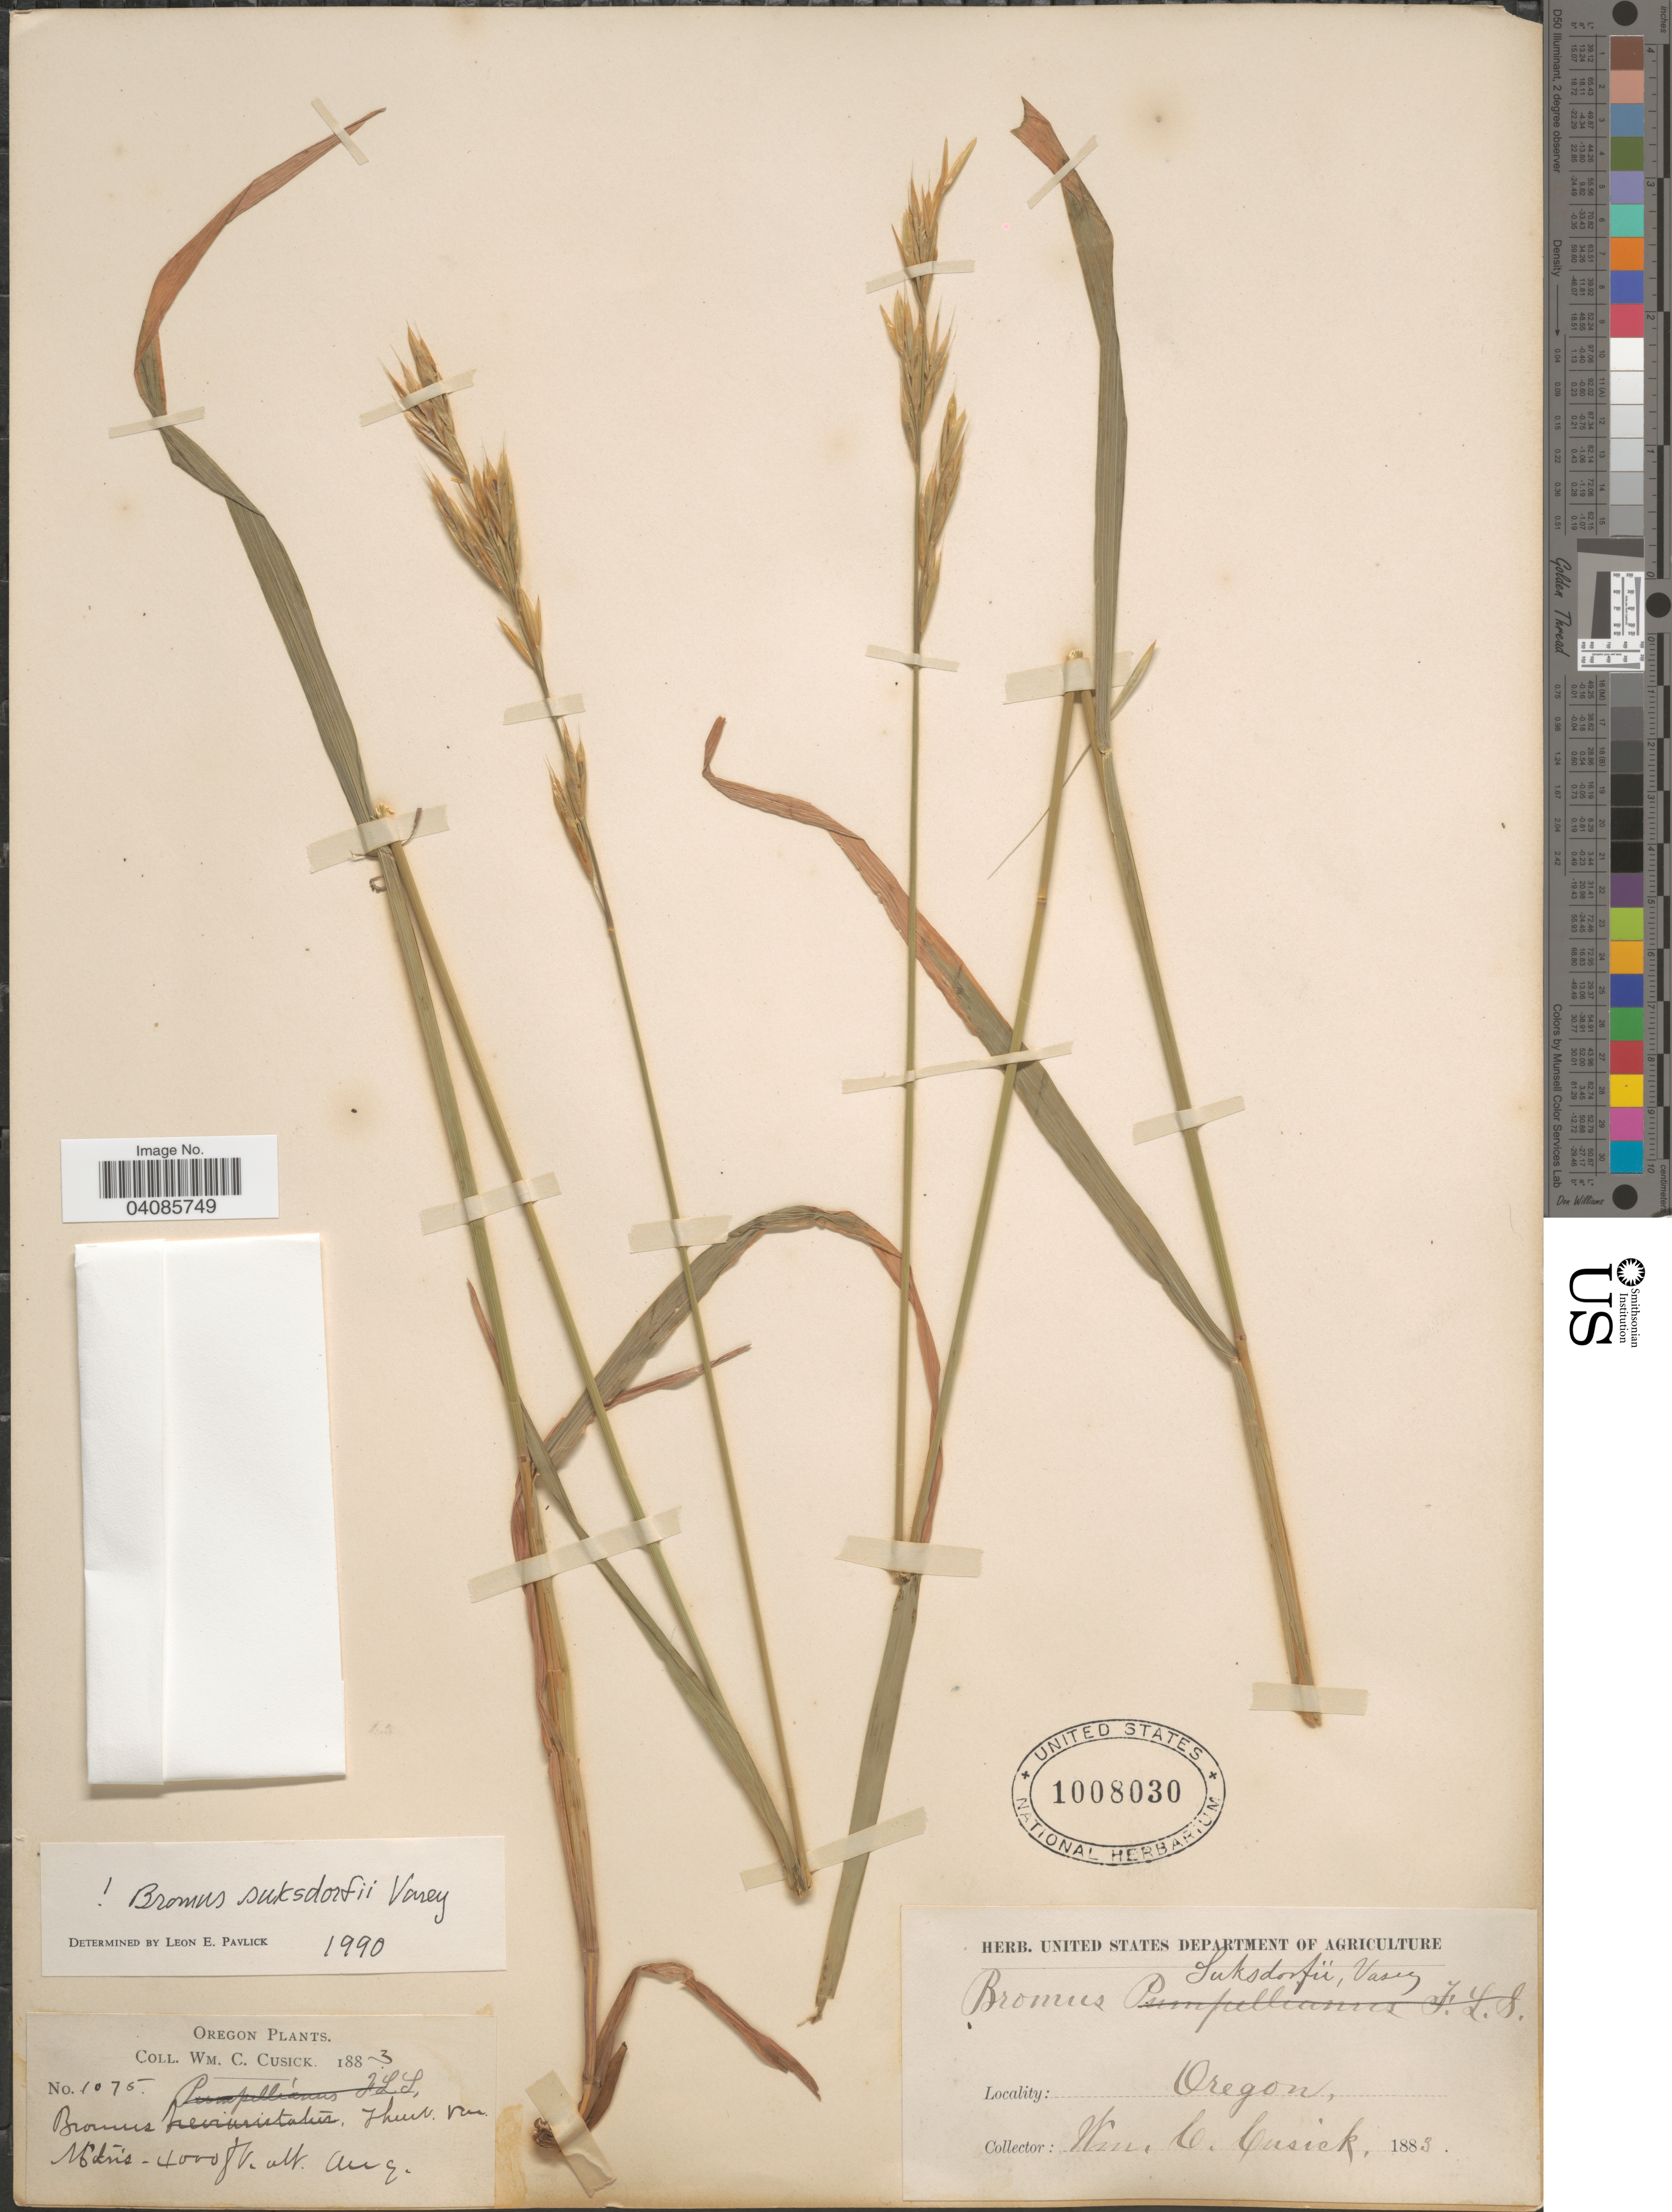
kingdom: Plantae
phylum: Tracheophyta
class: Liliopsida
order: Poales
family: Poaceae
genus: Bromus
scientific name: Bromus suksdorfii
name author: Vasey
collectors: W. C. Cusick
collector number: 1075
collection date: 1883-08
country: United States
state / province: Oregon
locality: Mtns.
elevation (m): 1219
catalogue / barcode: US 1008030